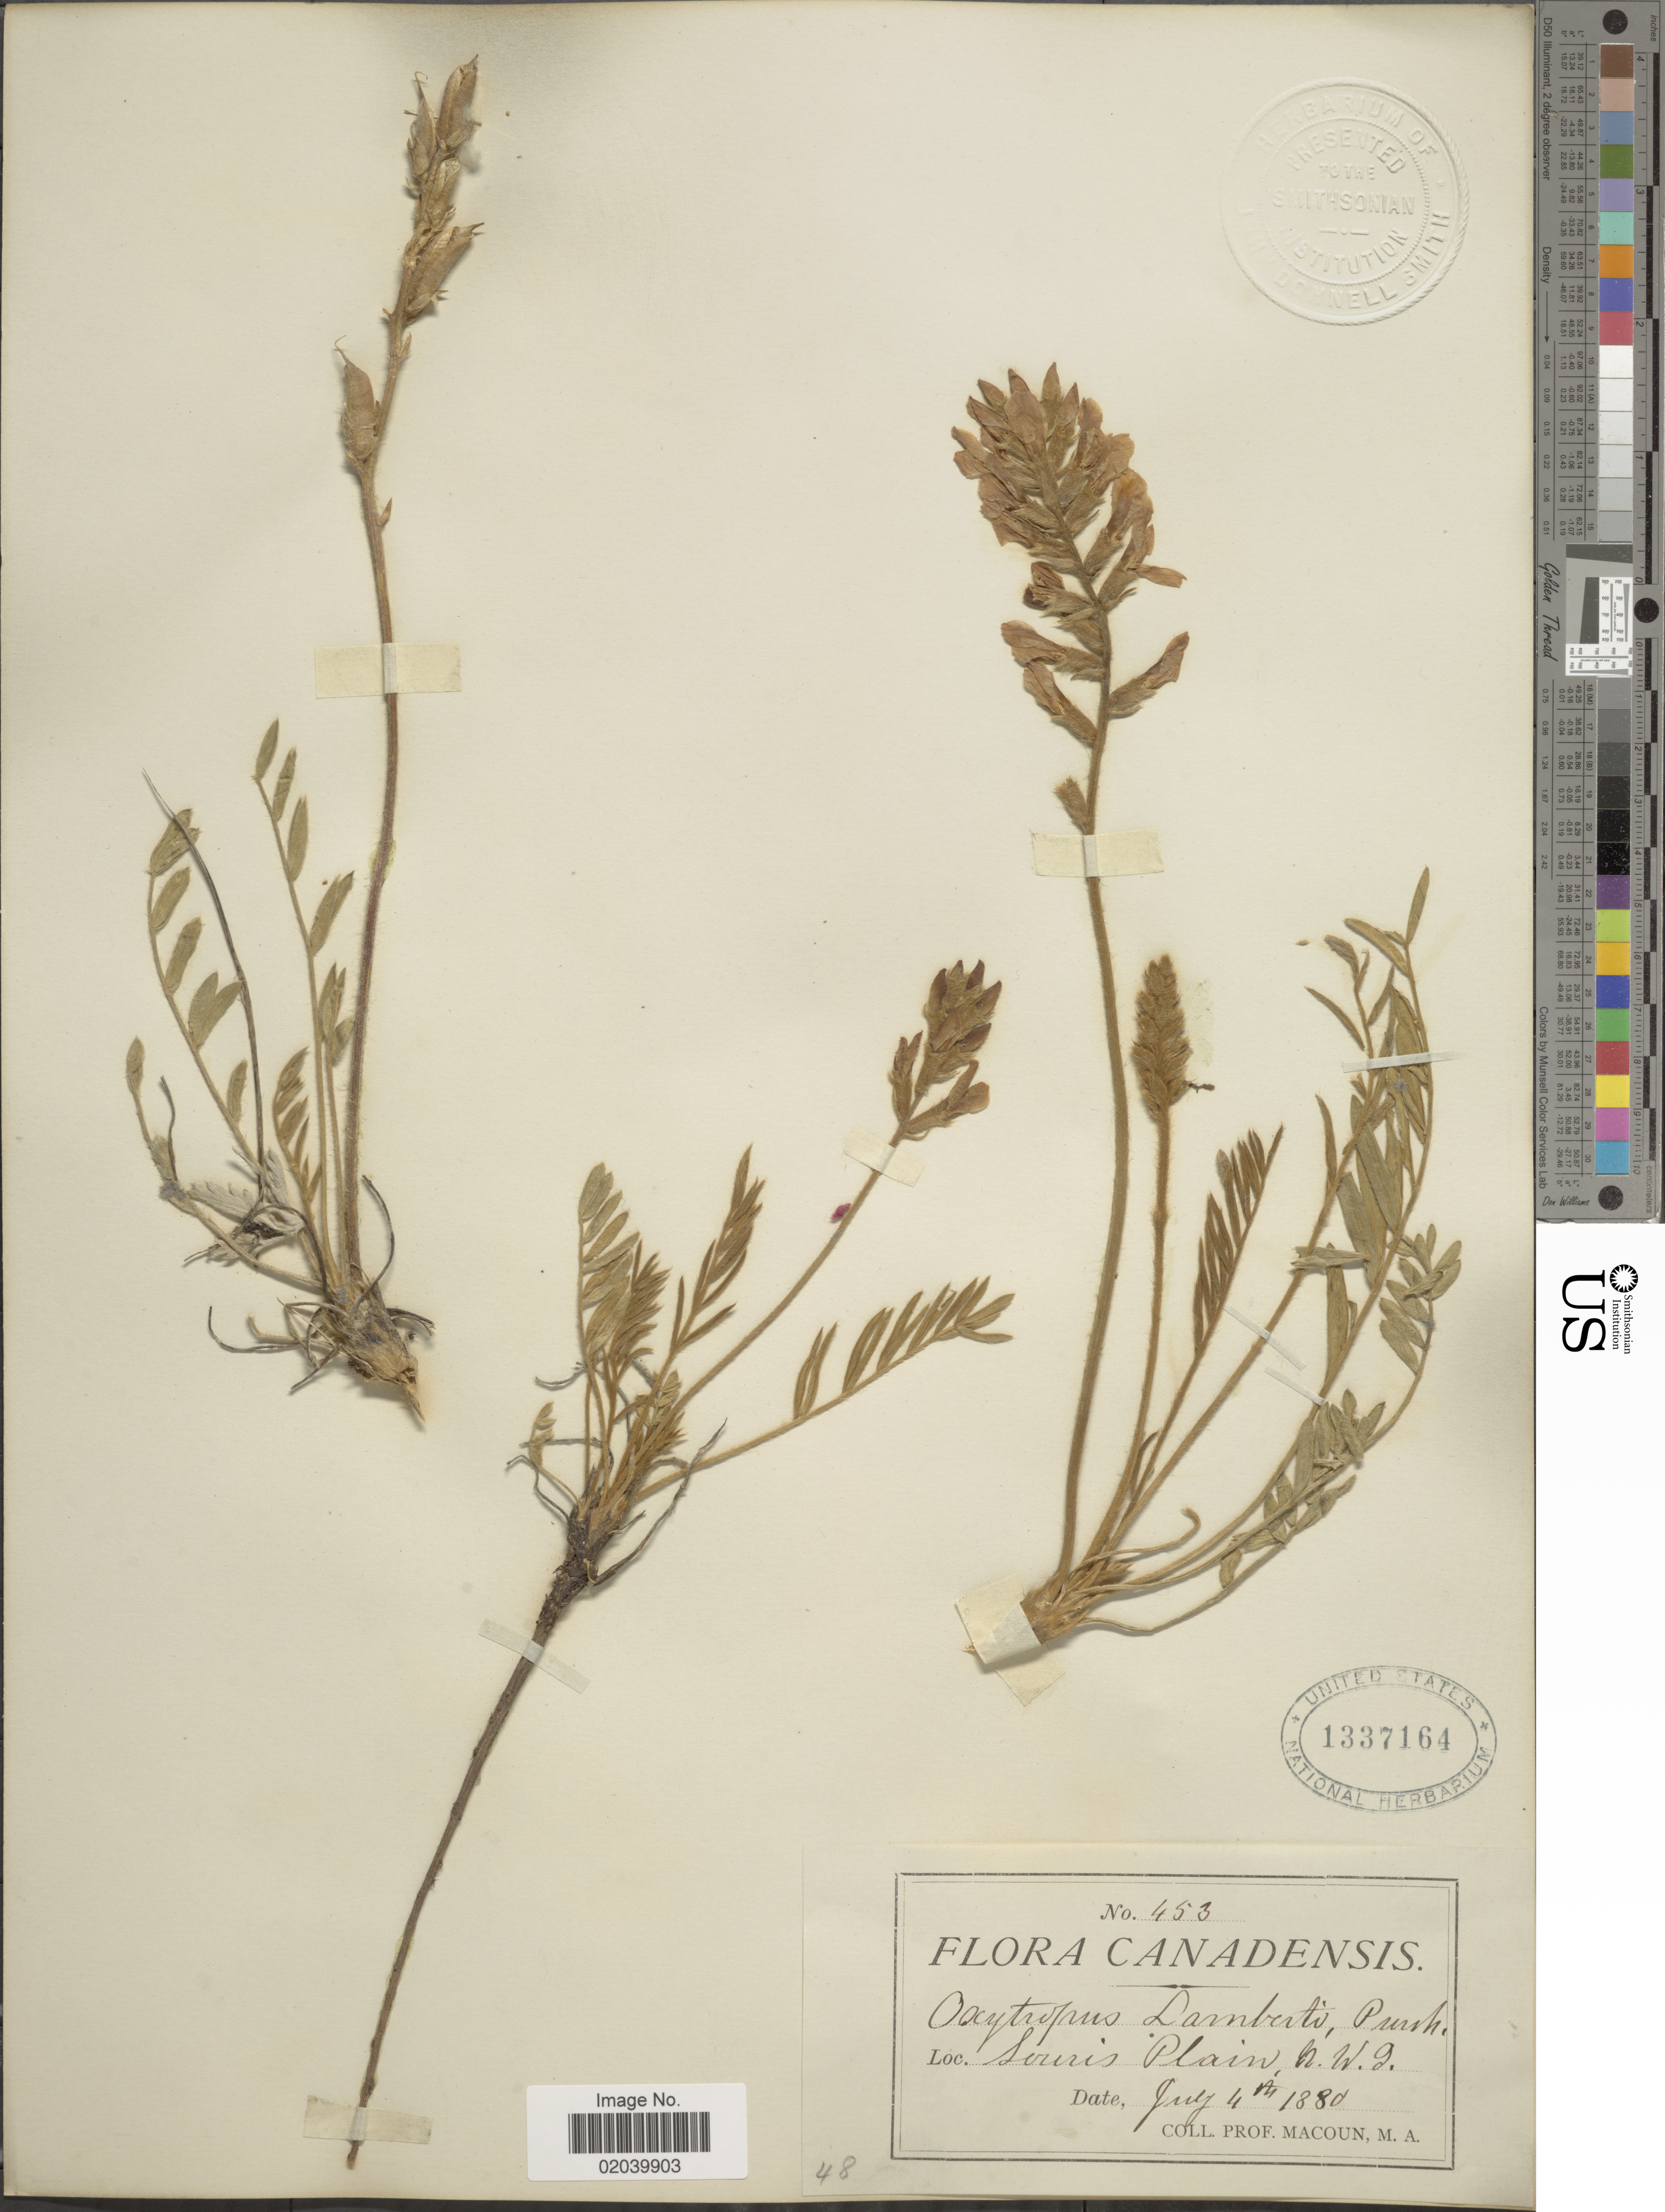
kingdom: Plantae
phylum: Tracheophyta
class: Magnoliopsida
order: Fabales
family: Fabaceae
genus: Oxytropis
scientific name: Oxytropis lambertii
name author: Pursh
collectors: -- Macoun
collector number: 453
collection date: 1880-07-04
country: Canada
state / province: Northwest Territories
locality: Souris Plain, NWT.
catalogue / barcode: US 1337164